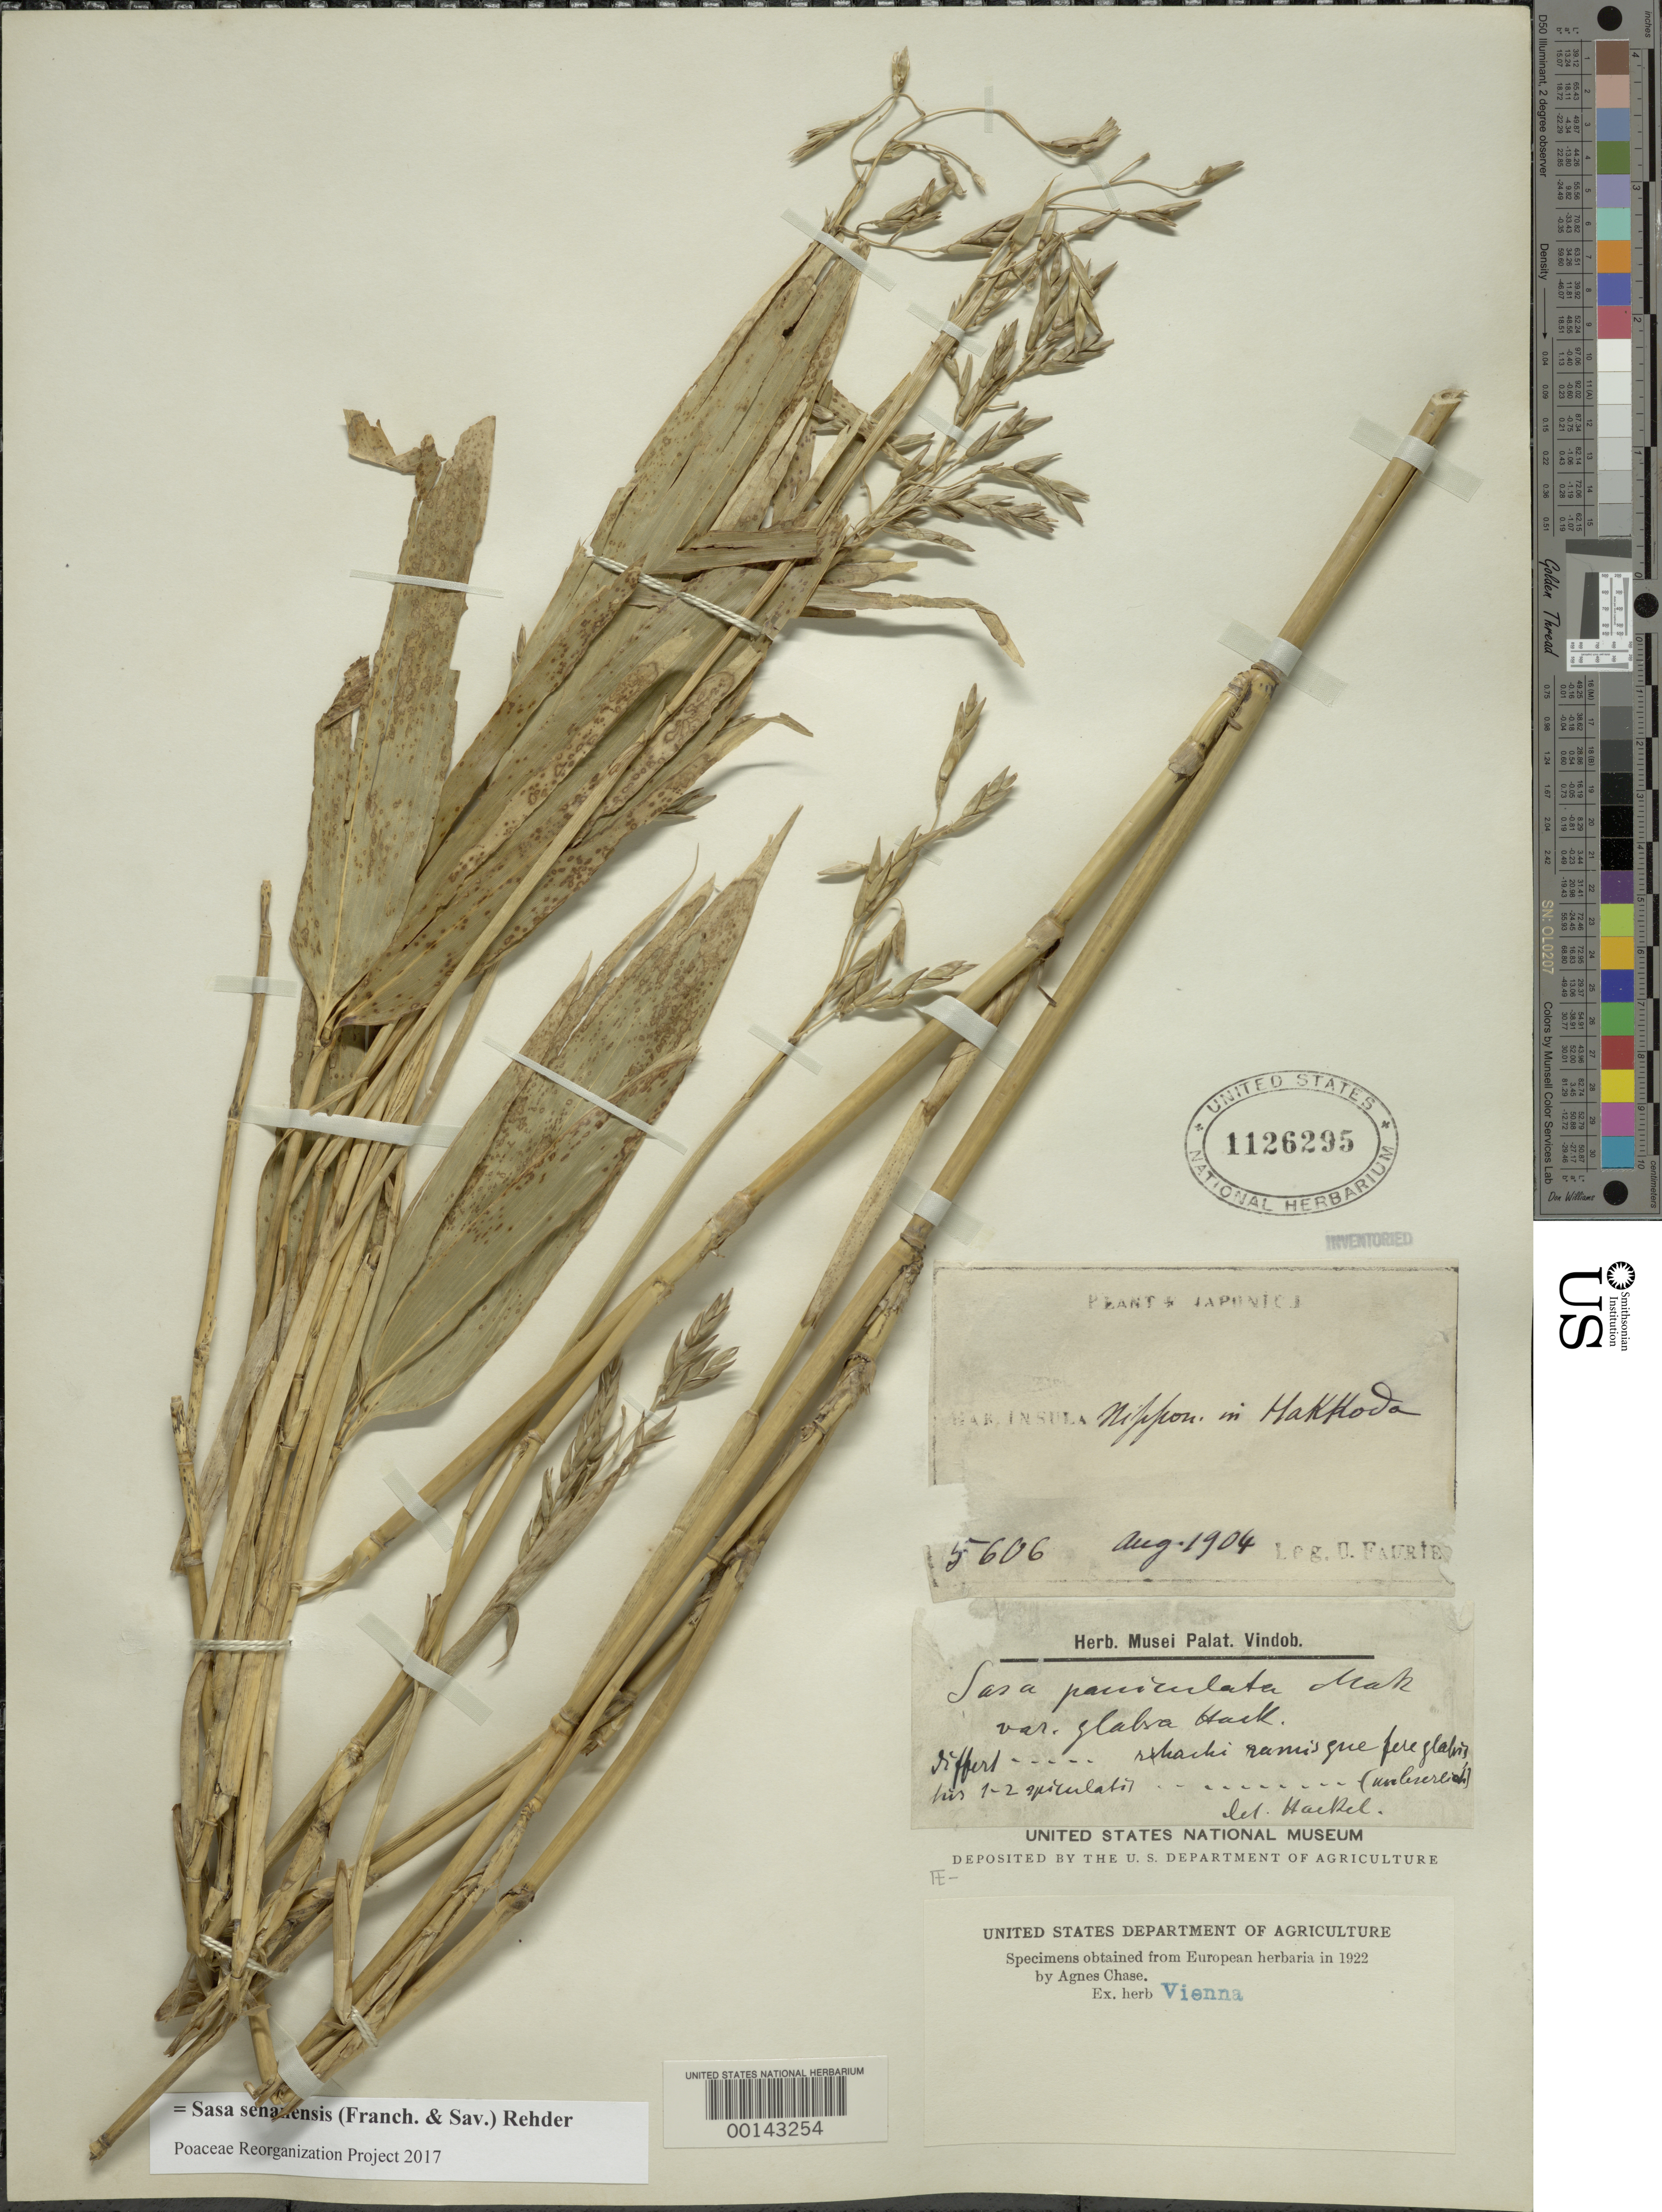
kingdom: Plantae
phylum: Tracheophyta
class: Liliopsida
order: Poales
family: Poaceae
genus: Sasa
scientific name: Sasa senanensis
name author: (Franch. & Sav.) Rehder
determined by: Poaceae Reorganization Project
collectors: U. Faurie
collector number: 5606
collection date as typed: Aug 1904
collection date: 1904-08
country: Japan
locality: Nippon, hakkoda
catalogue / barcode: US 1126295